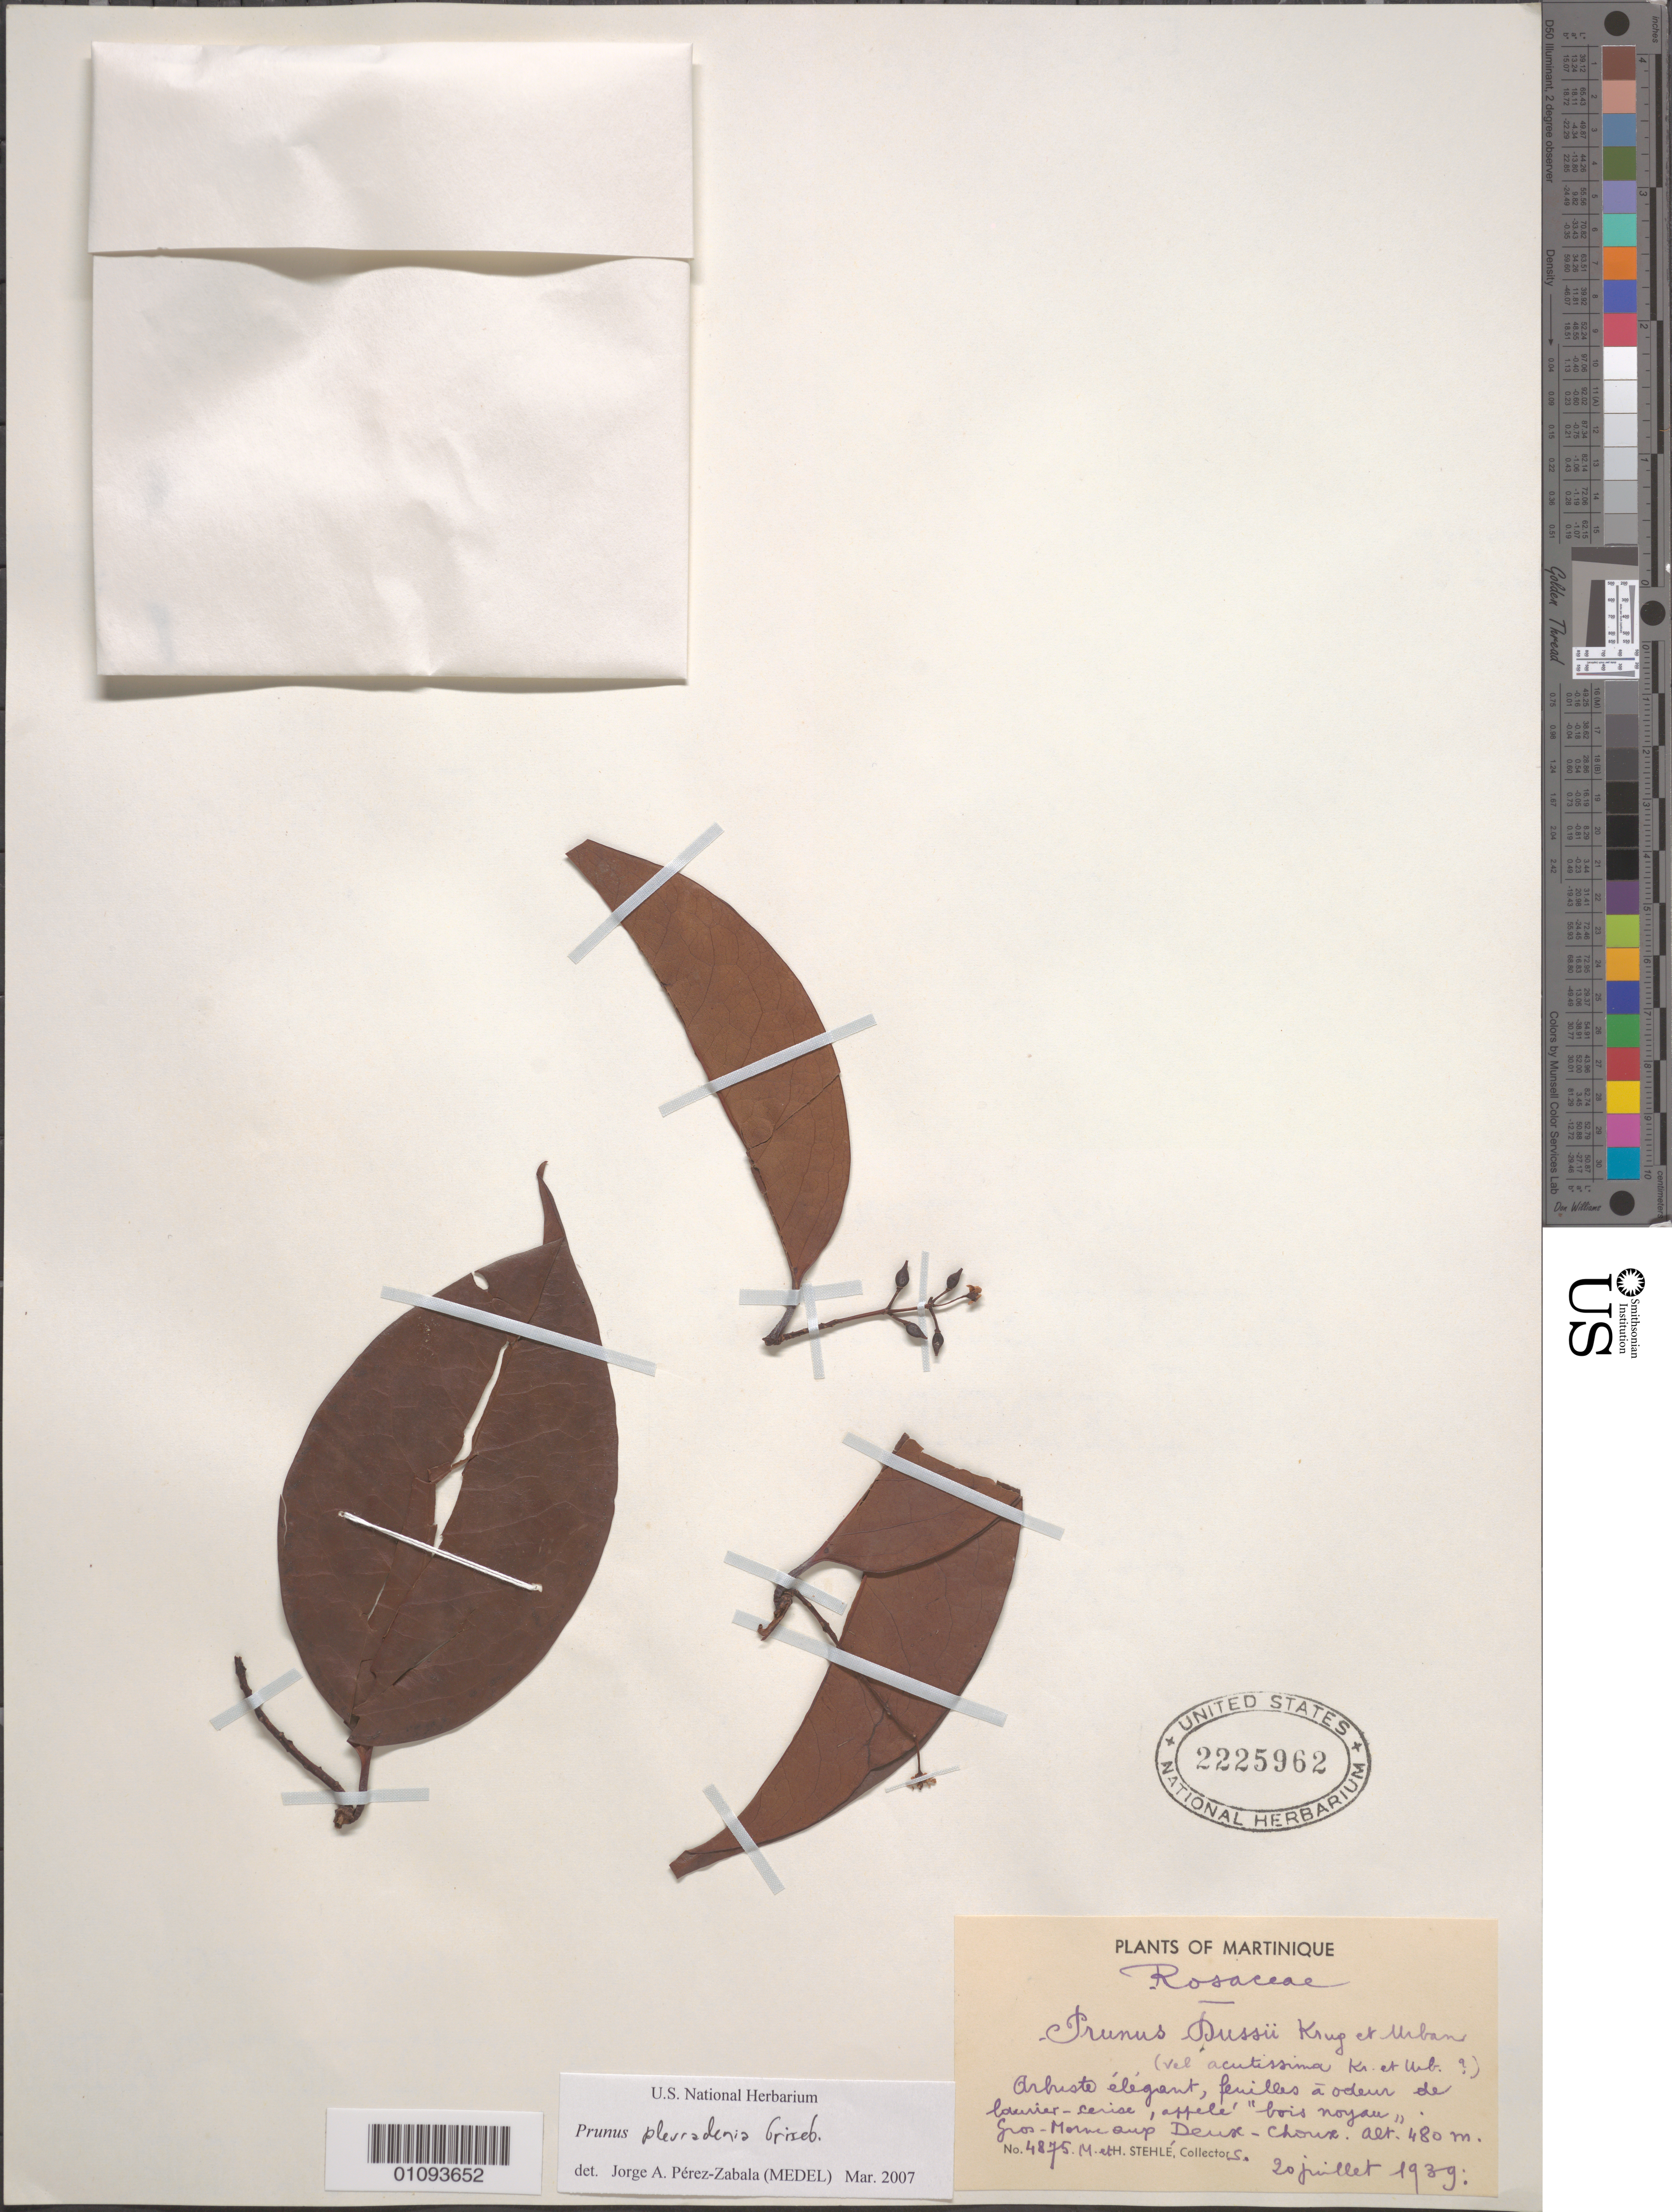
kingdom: Plantae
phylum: Tracheophyta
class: Magnoliopsida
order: Rosales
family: Rosaceae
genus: Prunus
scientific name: Prunus pleuradenia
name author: Griseb.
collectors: H. Stehlé & M. Stehlé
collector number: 4875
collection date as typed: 20 Jul 1939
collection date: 1939-07-20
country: Martinique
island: Martinique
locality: gros morne aux deux choux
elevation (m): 480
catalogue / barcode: US 2225962